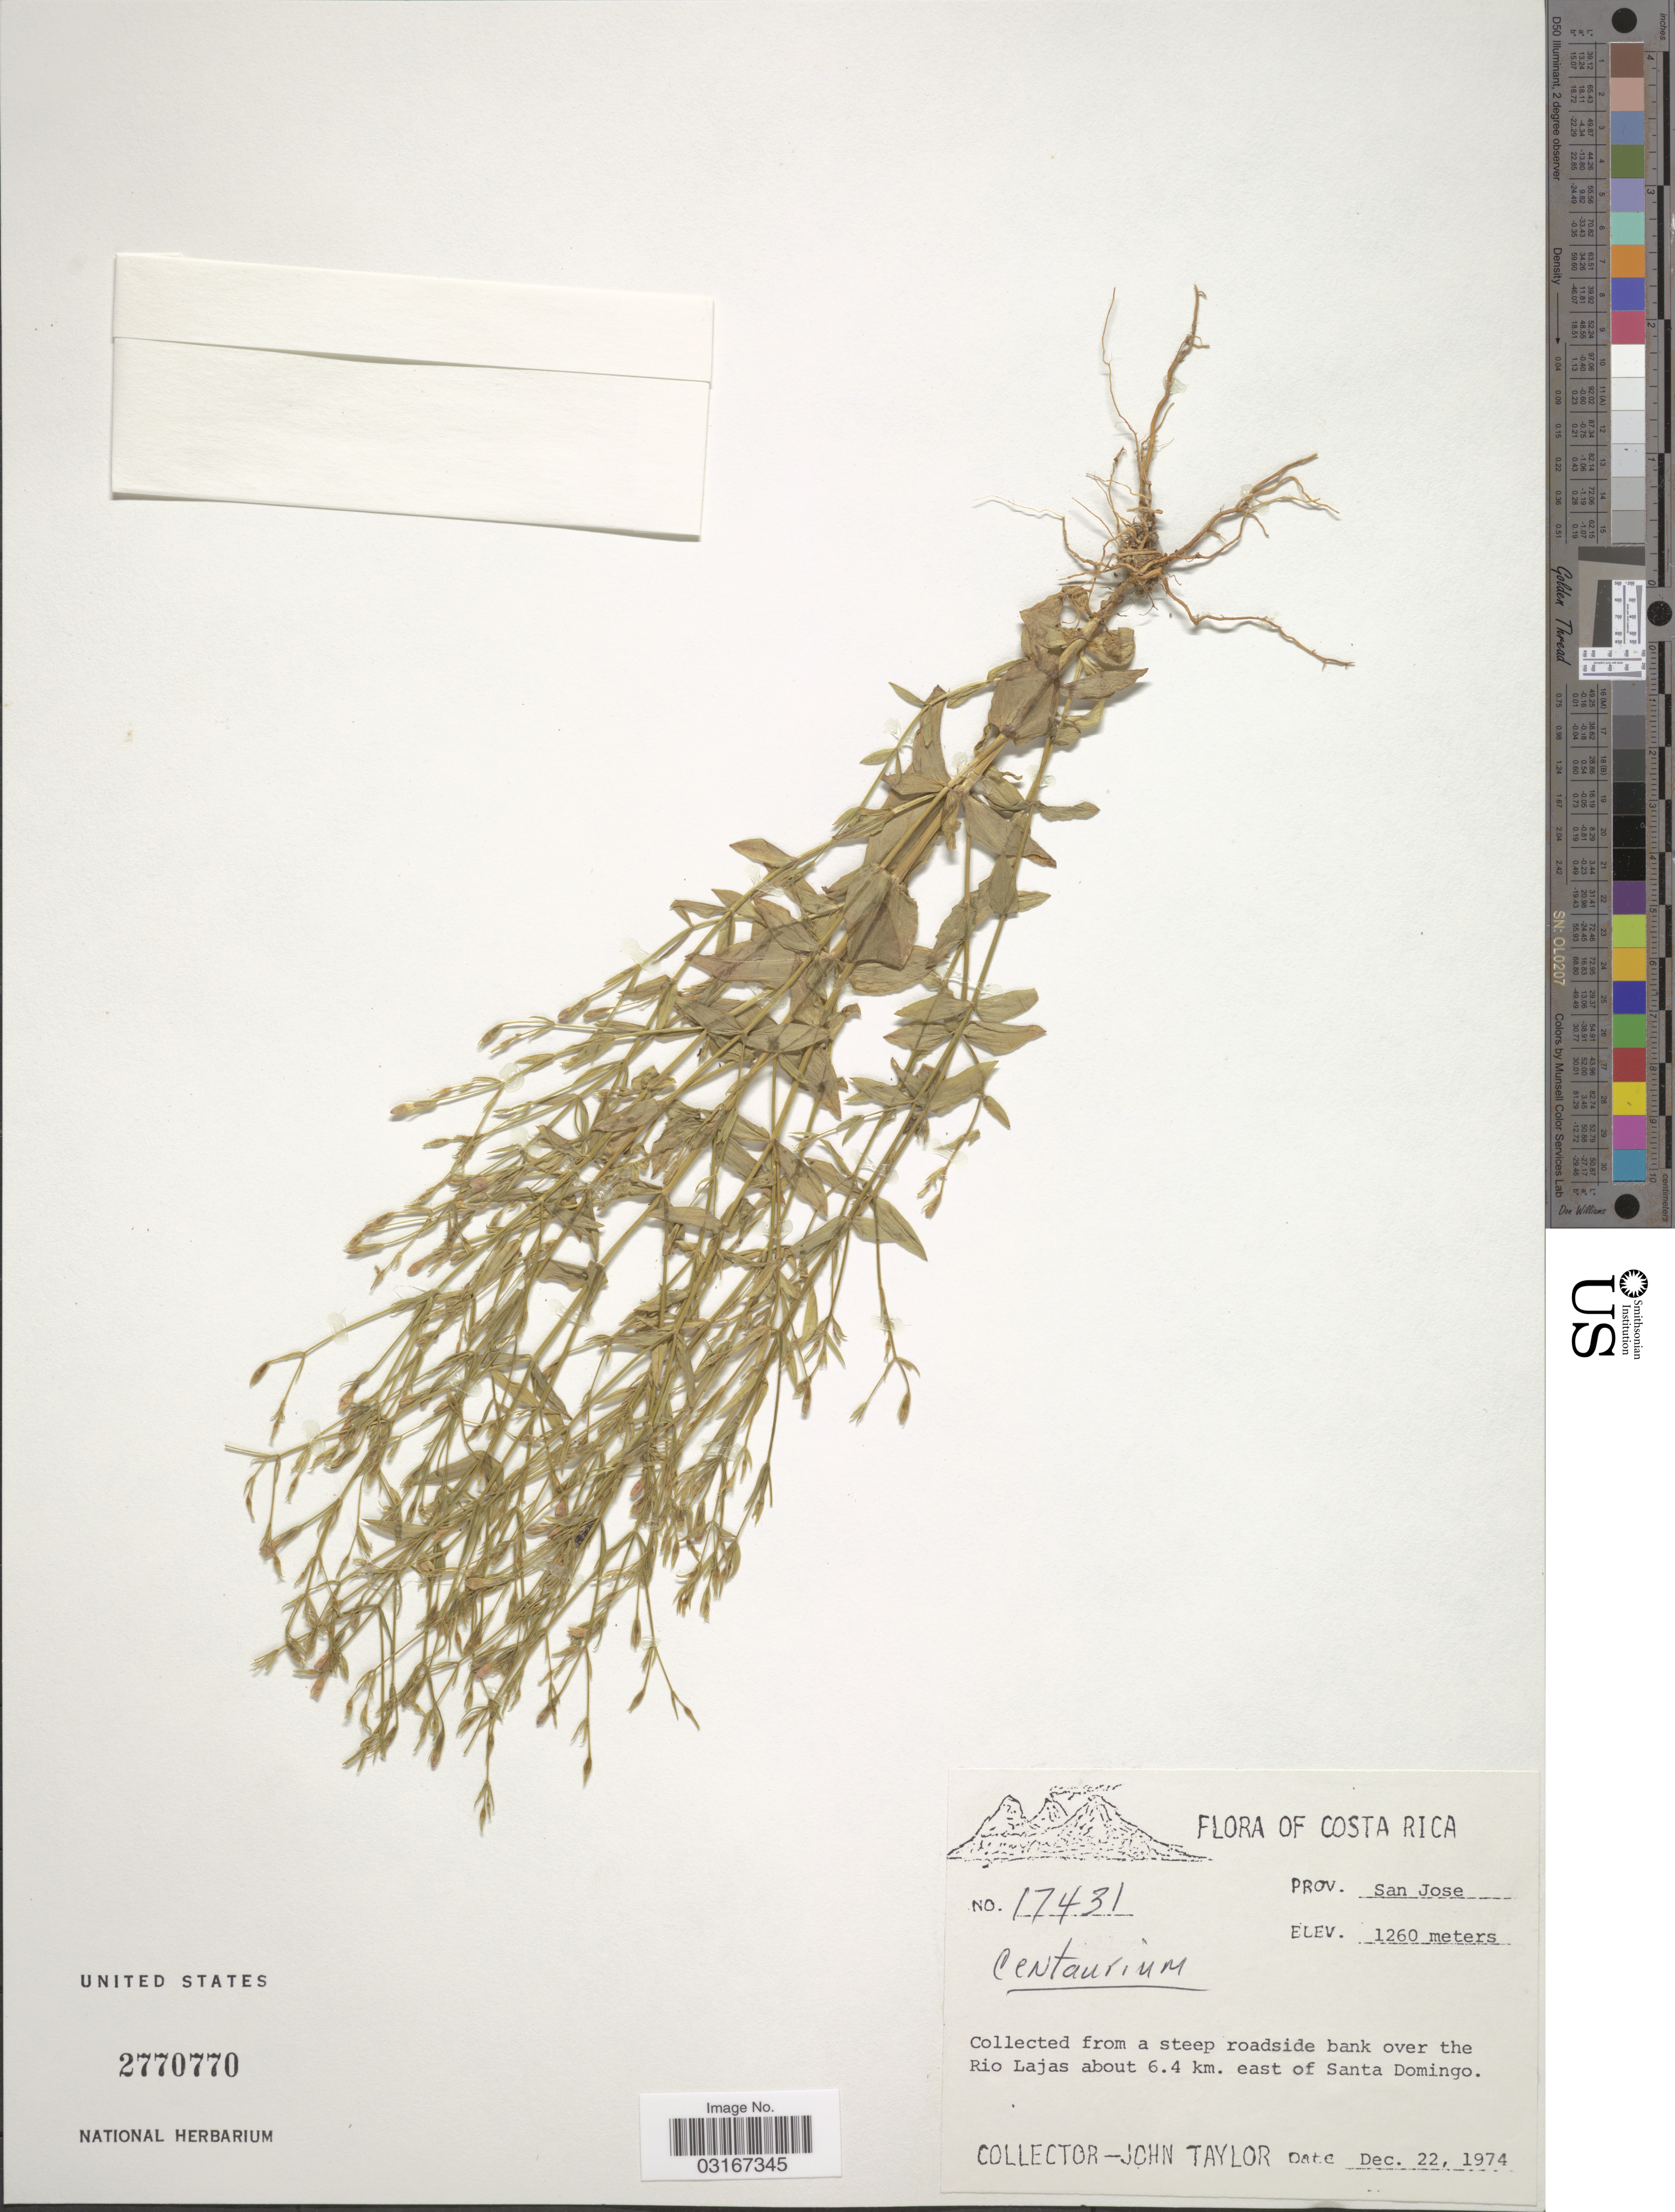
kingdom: Plantae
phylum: Tracheophyta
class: Magnoliopsida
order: Gentianales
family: Gentianaceae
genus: Centaurium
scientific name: Centaurium sp.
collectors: J. Taylor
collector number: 17431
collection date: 1974-12-22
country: Costa Rica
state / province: San José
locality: Collected from a steep roadside bank over the Rio Lajas about 6.4 km. east of Santo Domingo.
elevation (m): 1260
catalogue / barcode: US 2770770